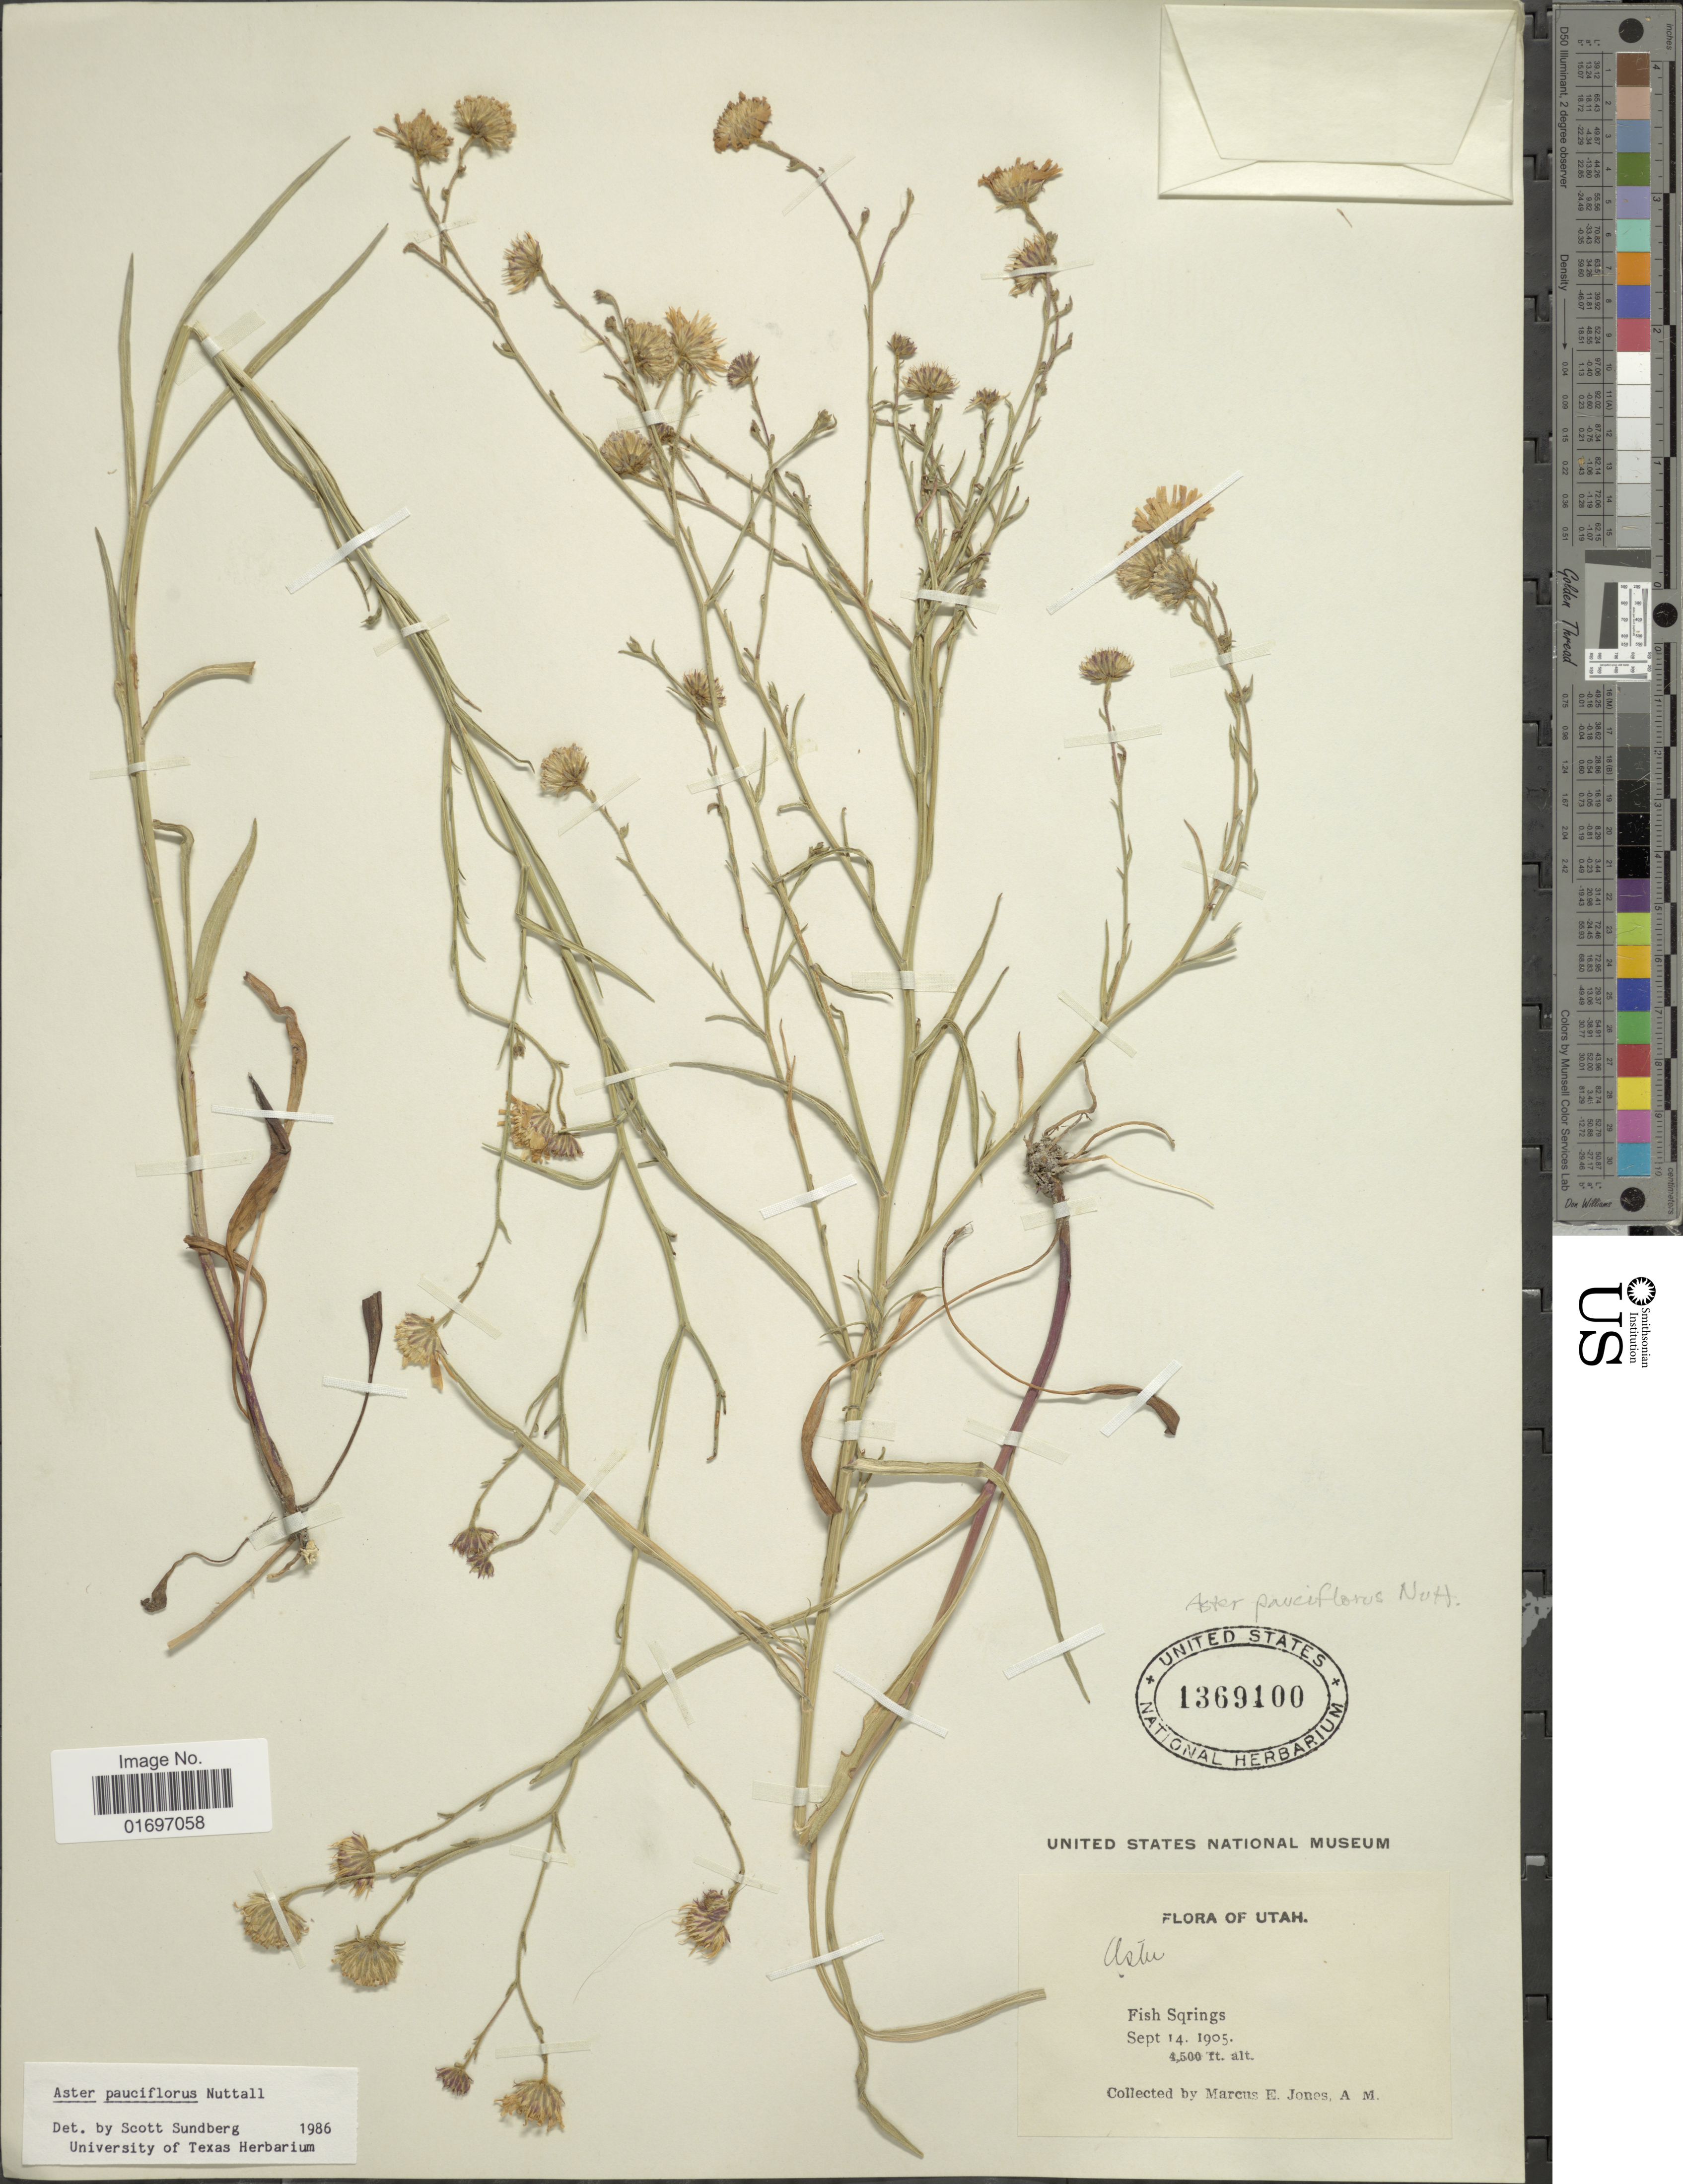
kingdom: Plantae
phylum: Tracheophyta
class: Magnoliopsida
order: Asterales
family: Asteraceae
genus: Almutaster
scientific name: Almutaster pauciflorus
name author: (Nutt.) Á. Löve & D. Löve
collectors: M. E. Jones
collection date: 1905-09-14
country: United States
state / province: Utah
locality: Utah. Fish Springs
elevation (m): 1372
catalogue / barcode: US 1369100